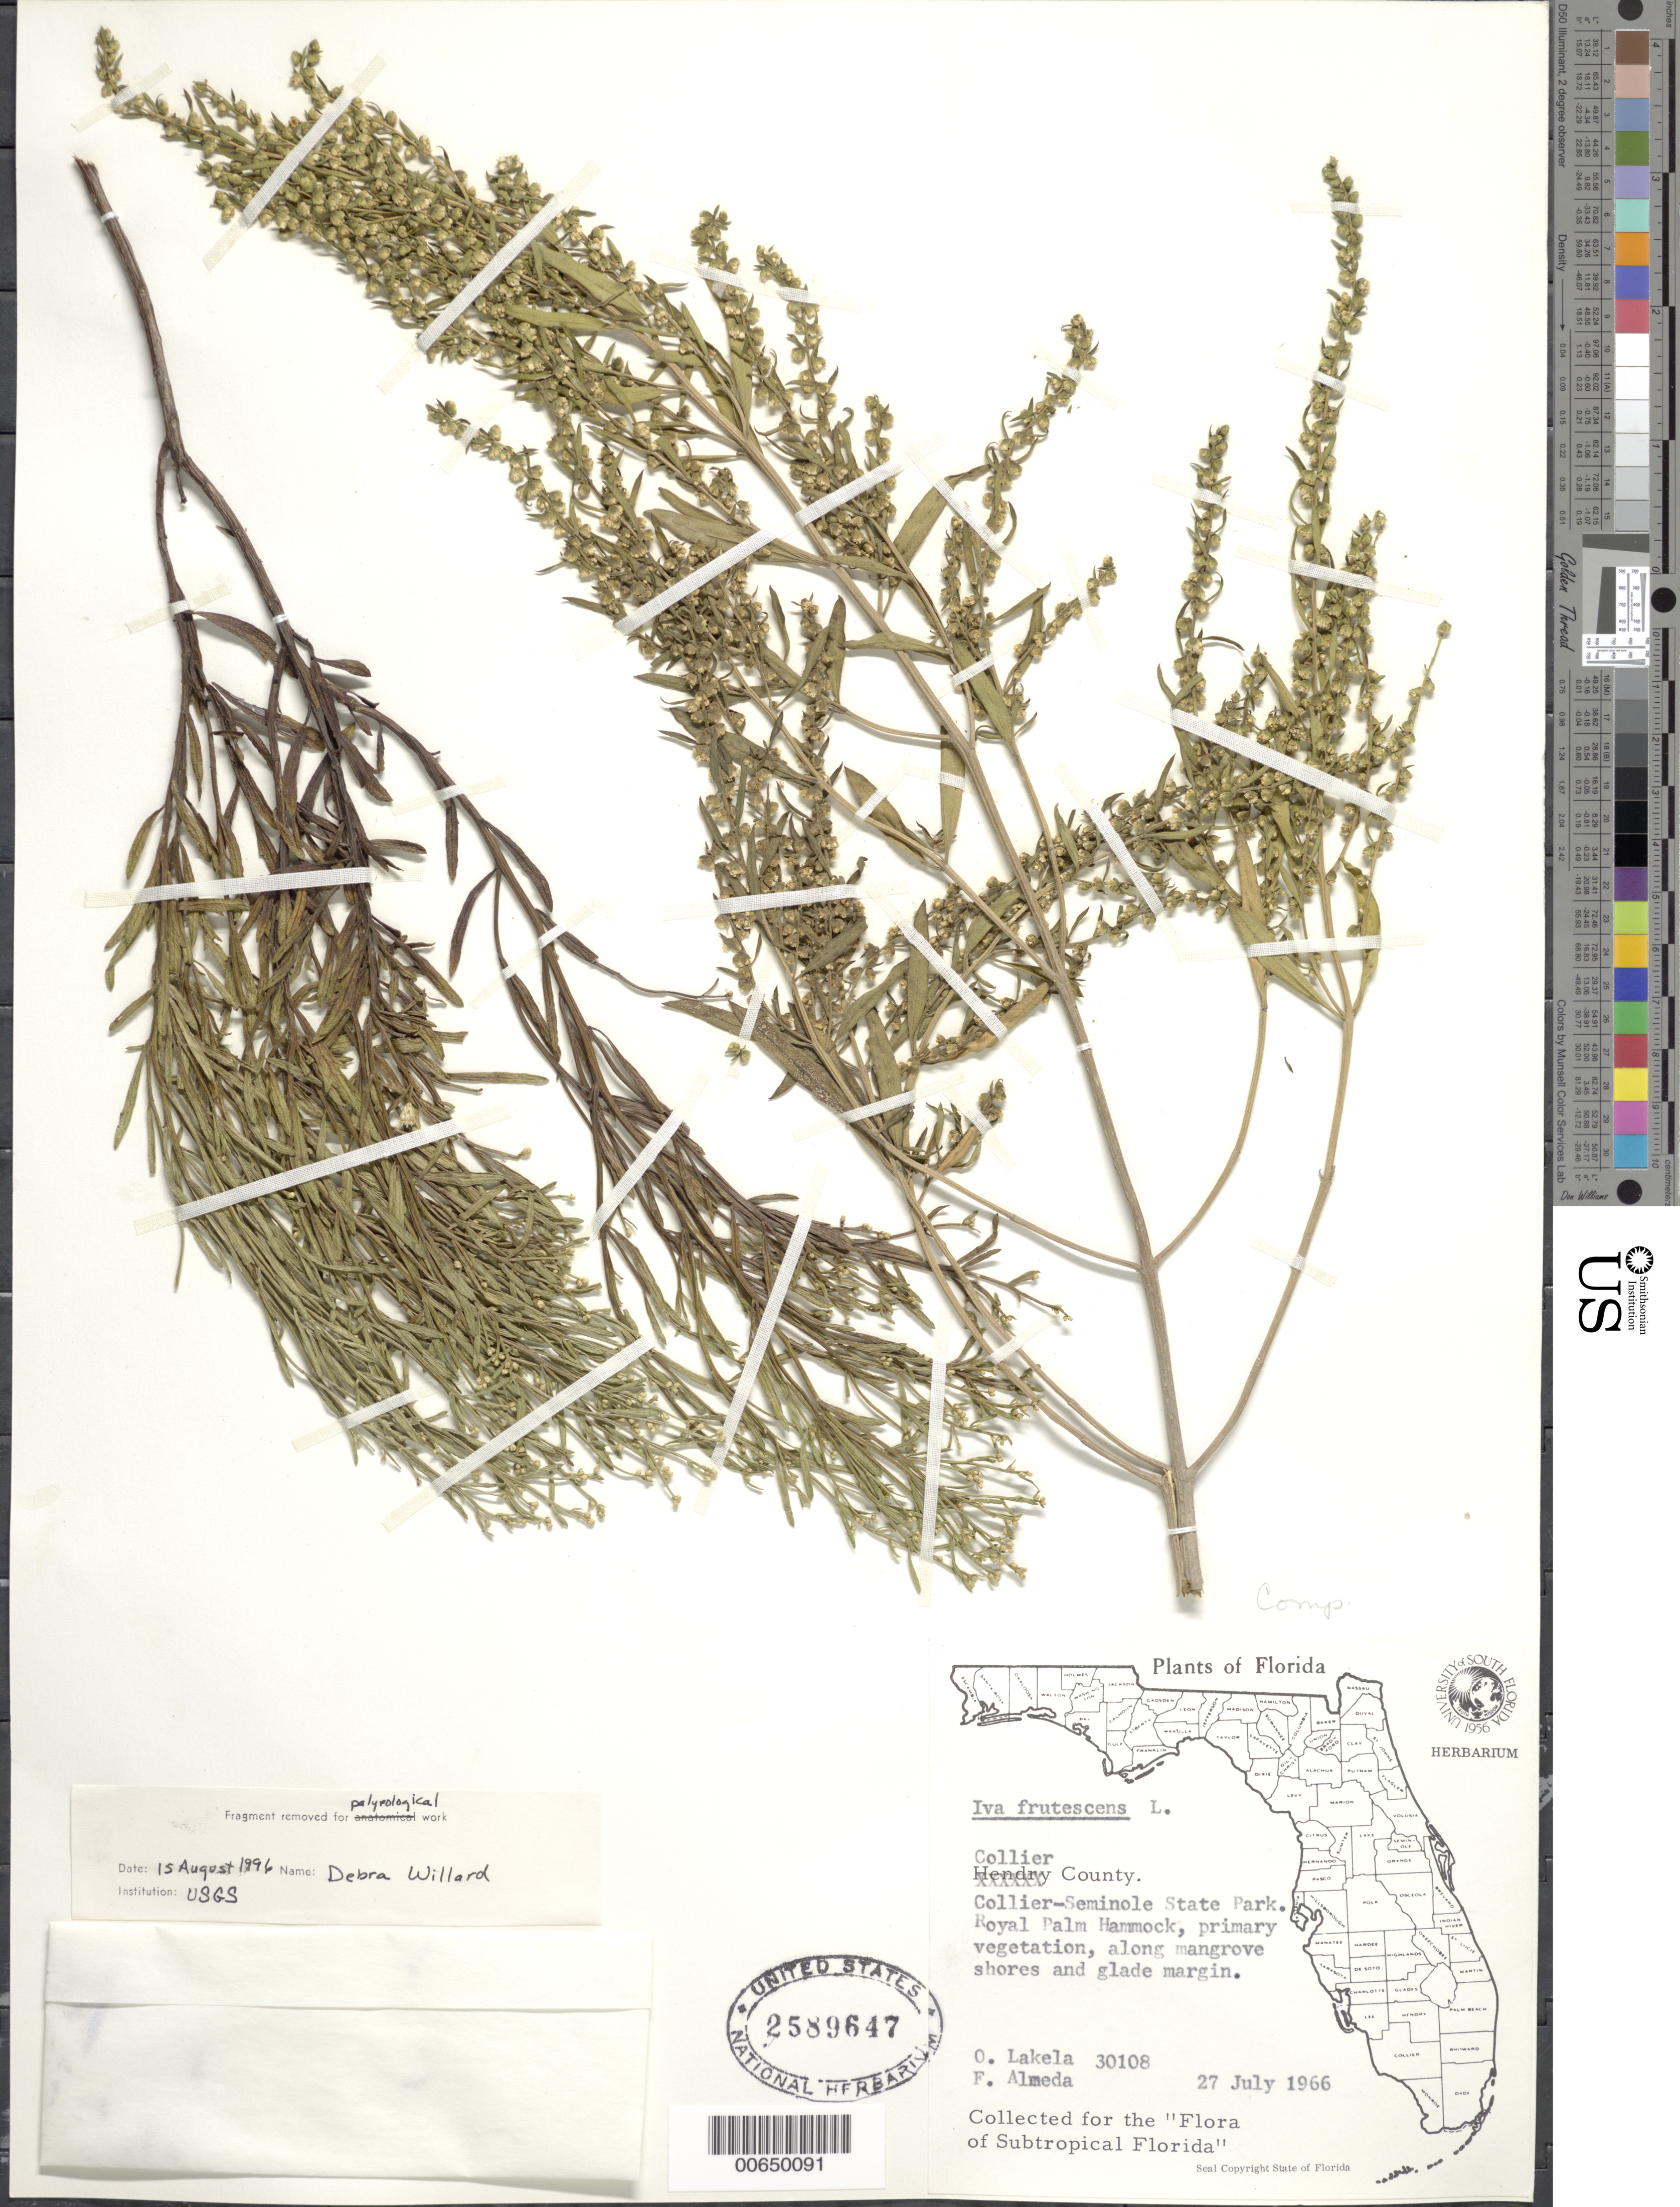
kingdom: Plantae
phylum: Tracheophyta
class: Magnoliopsida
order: Asterales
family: Asteraceae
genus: Iva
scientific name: Iva frutescens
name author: L.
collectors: O. K. Lakela & F. Almeda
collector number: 30108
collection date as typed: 26 Jul 1966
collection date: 1966-07-26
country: United States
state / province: Florida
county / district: Collier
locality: Collier-Seminole State Park. Royal Palm Hammock.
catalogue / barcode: US 2589647